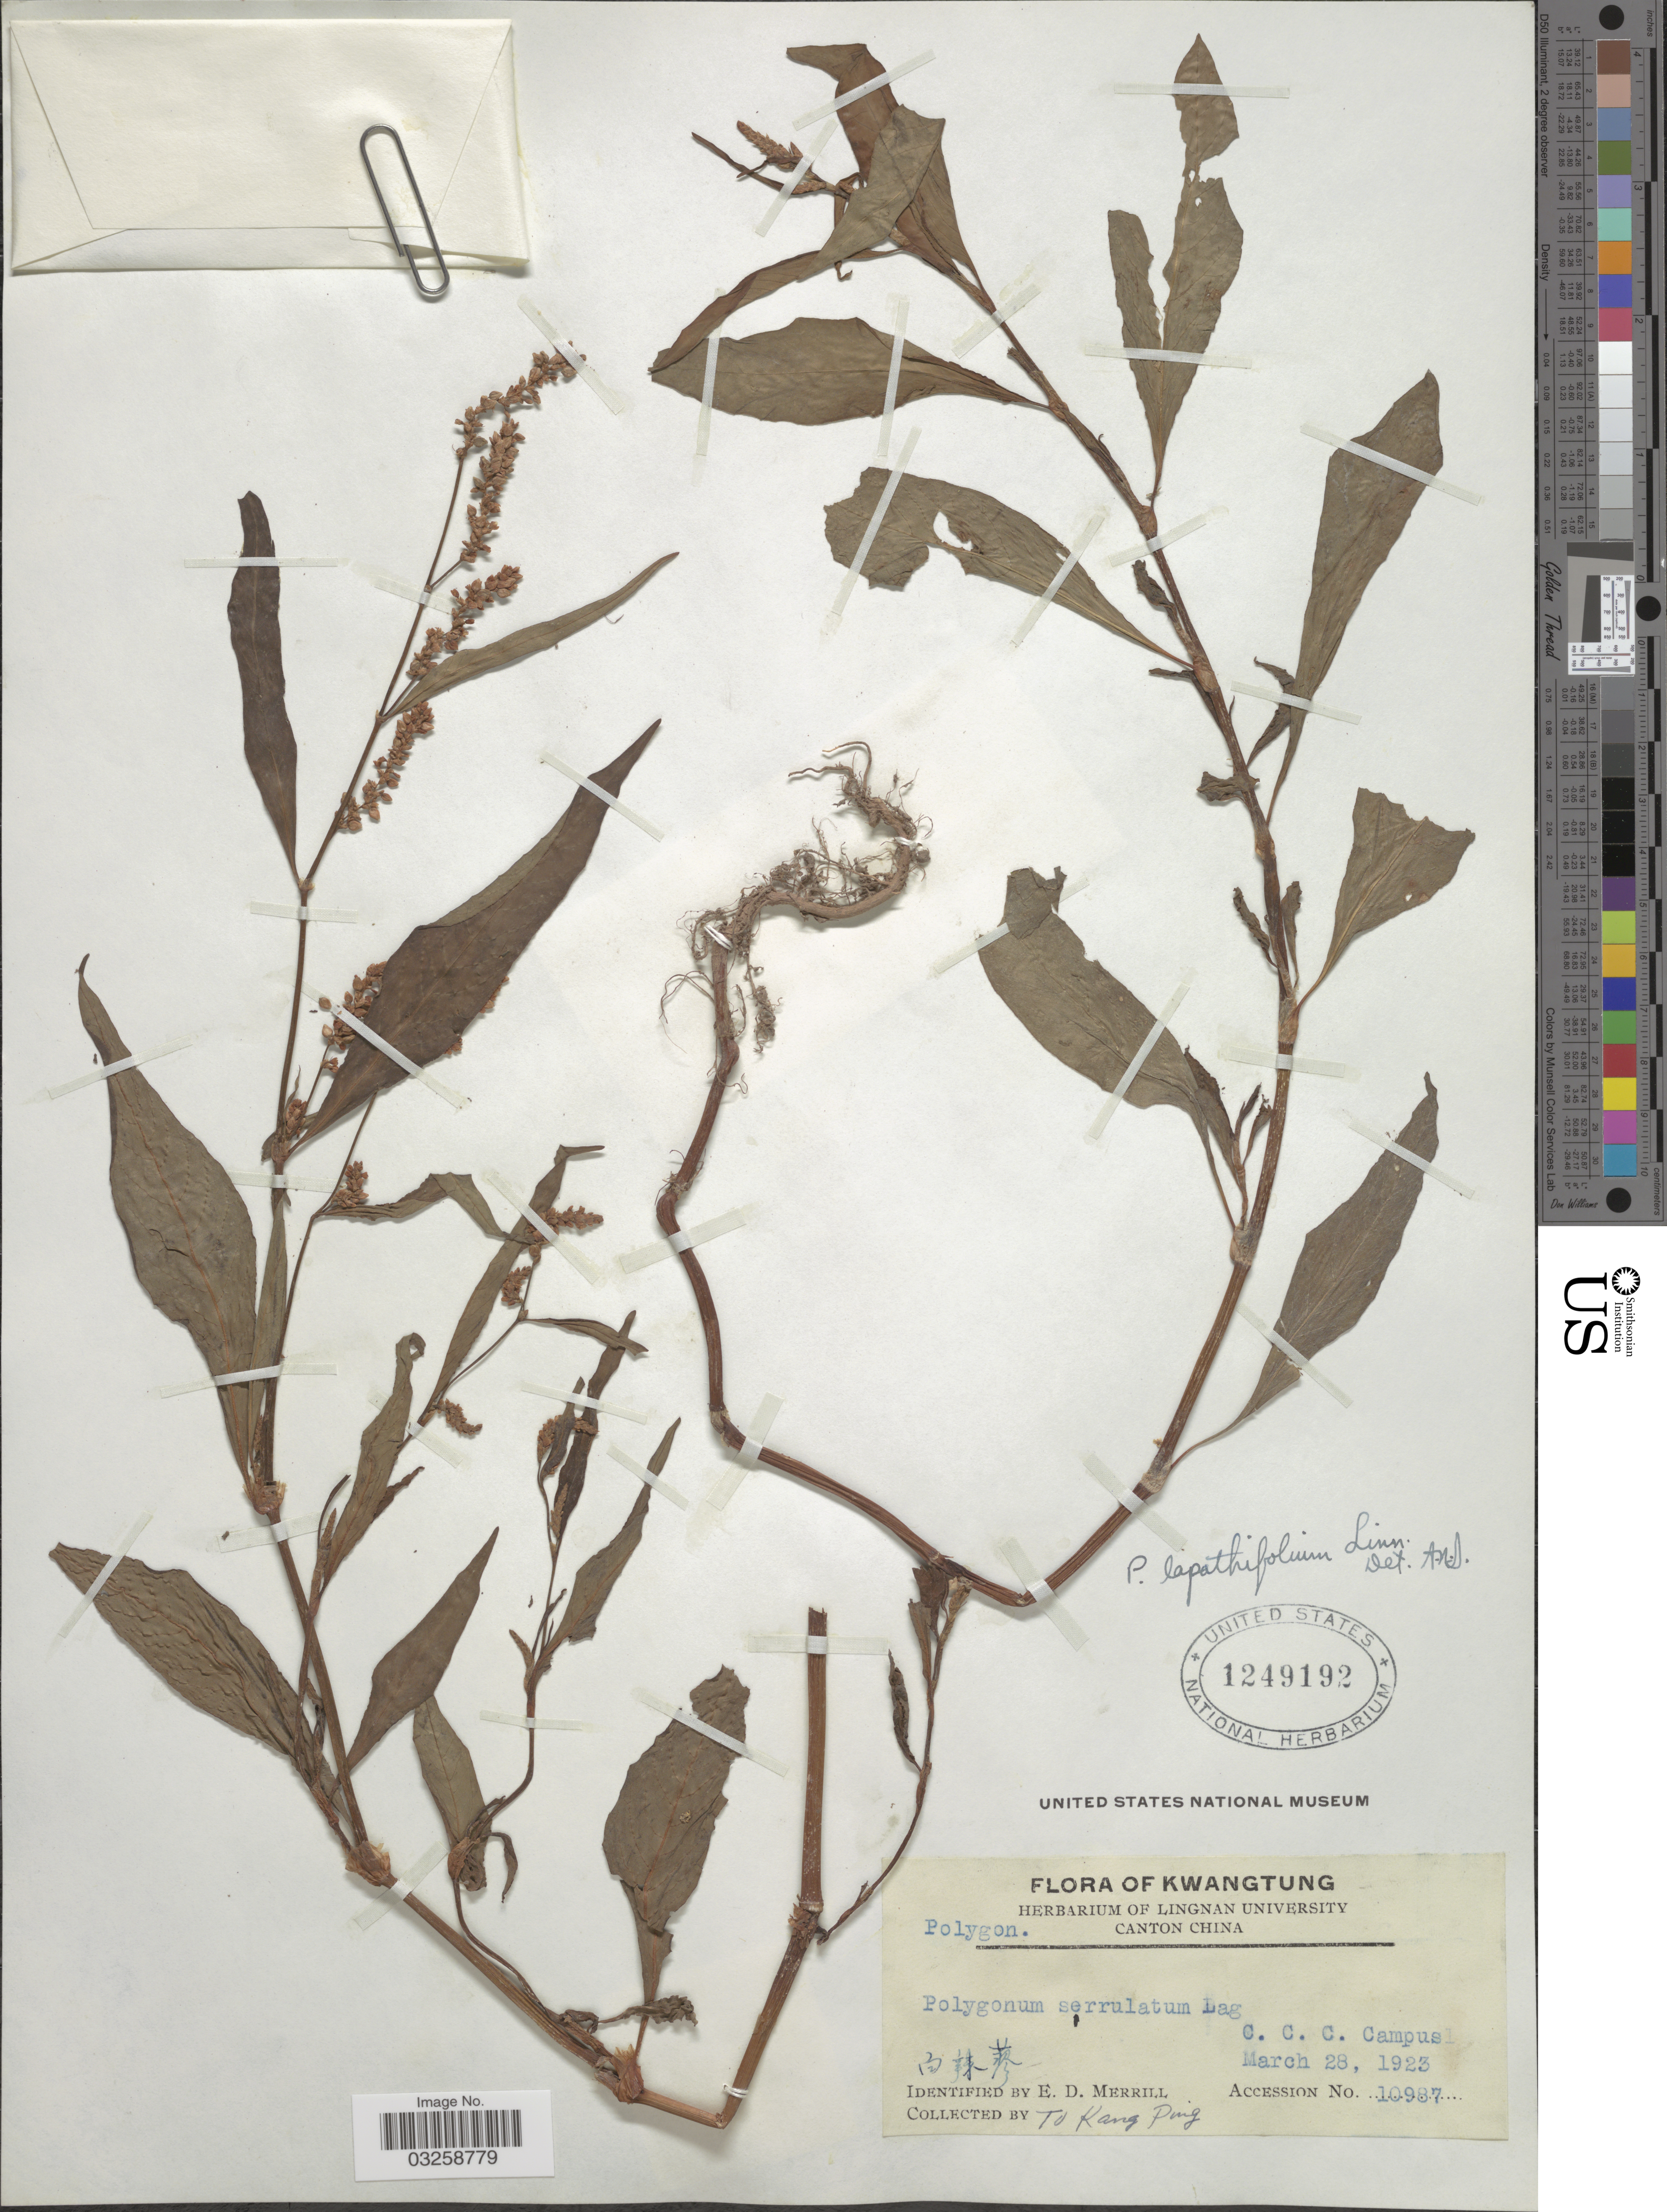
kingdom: Plantae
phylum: Tracheophyta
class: Magnoliopsida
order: Caryophyllales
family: Polygonaceae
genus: Polygonum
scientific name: Polygonum lapathifolium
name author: L.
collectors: T. Ping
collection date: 1923-03-28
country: China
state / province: Guangdong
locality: Kwangtung. C.C.C. Campus.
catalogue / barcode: US 1249192